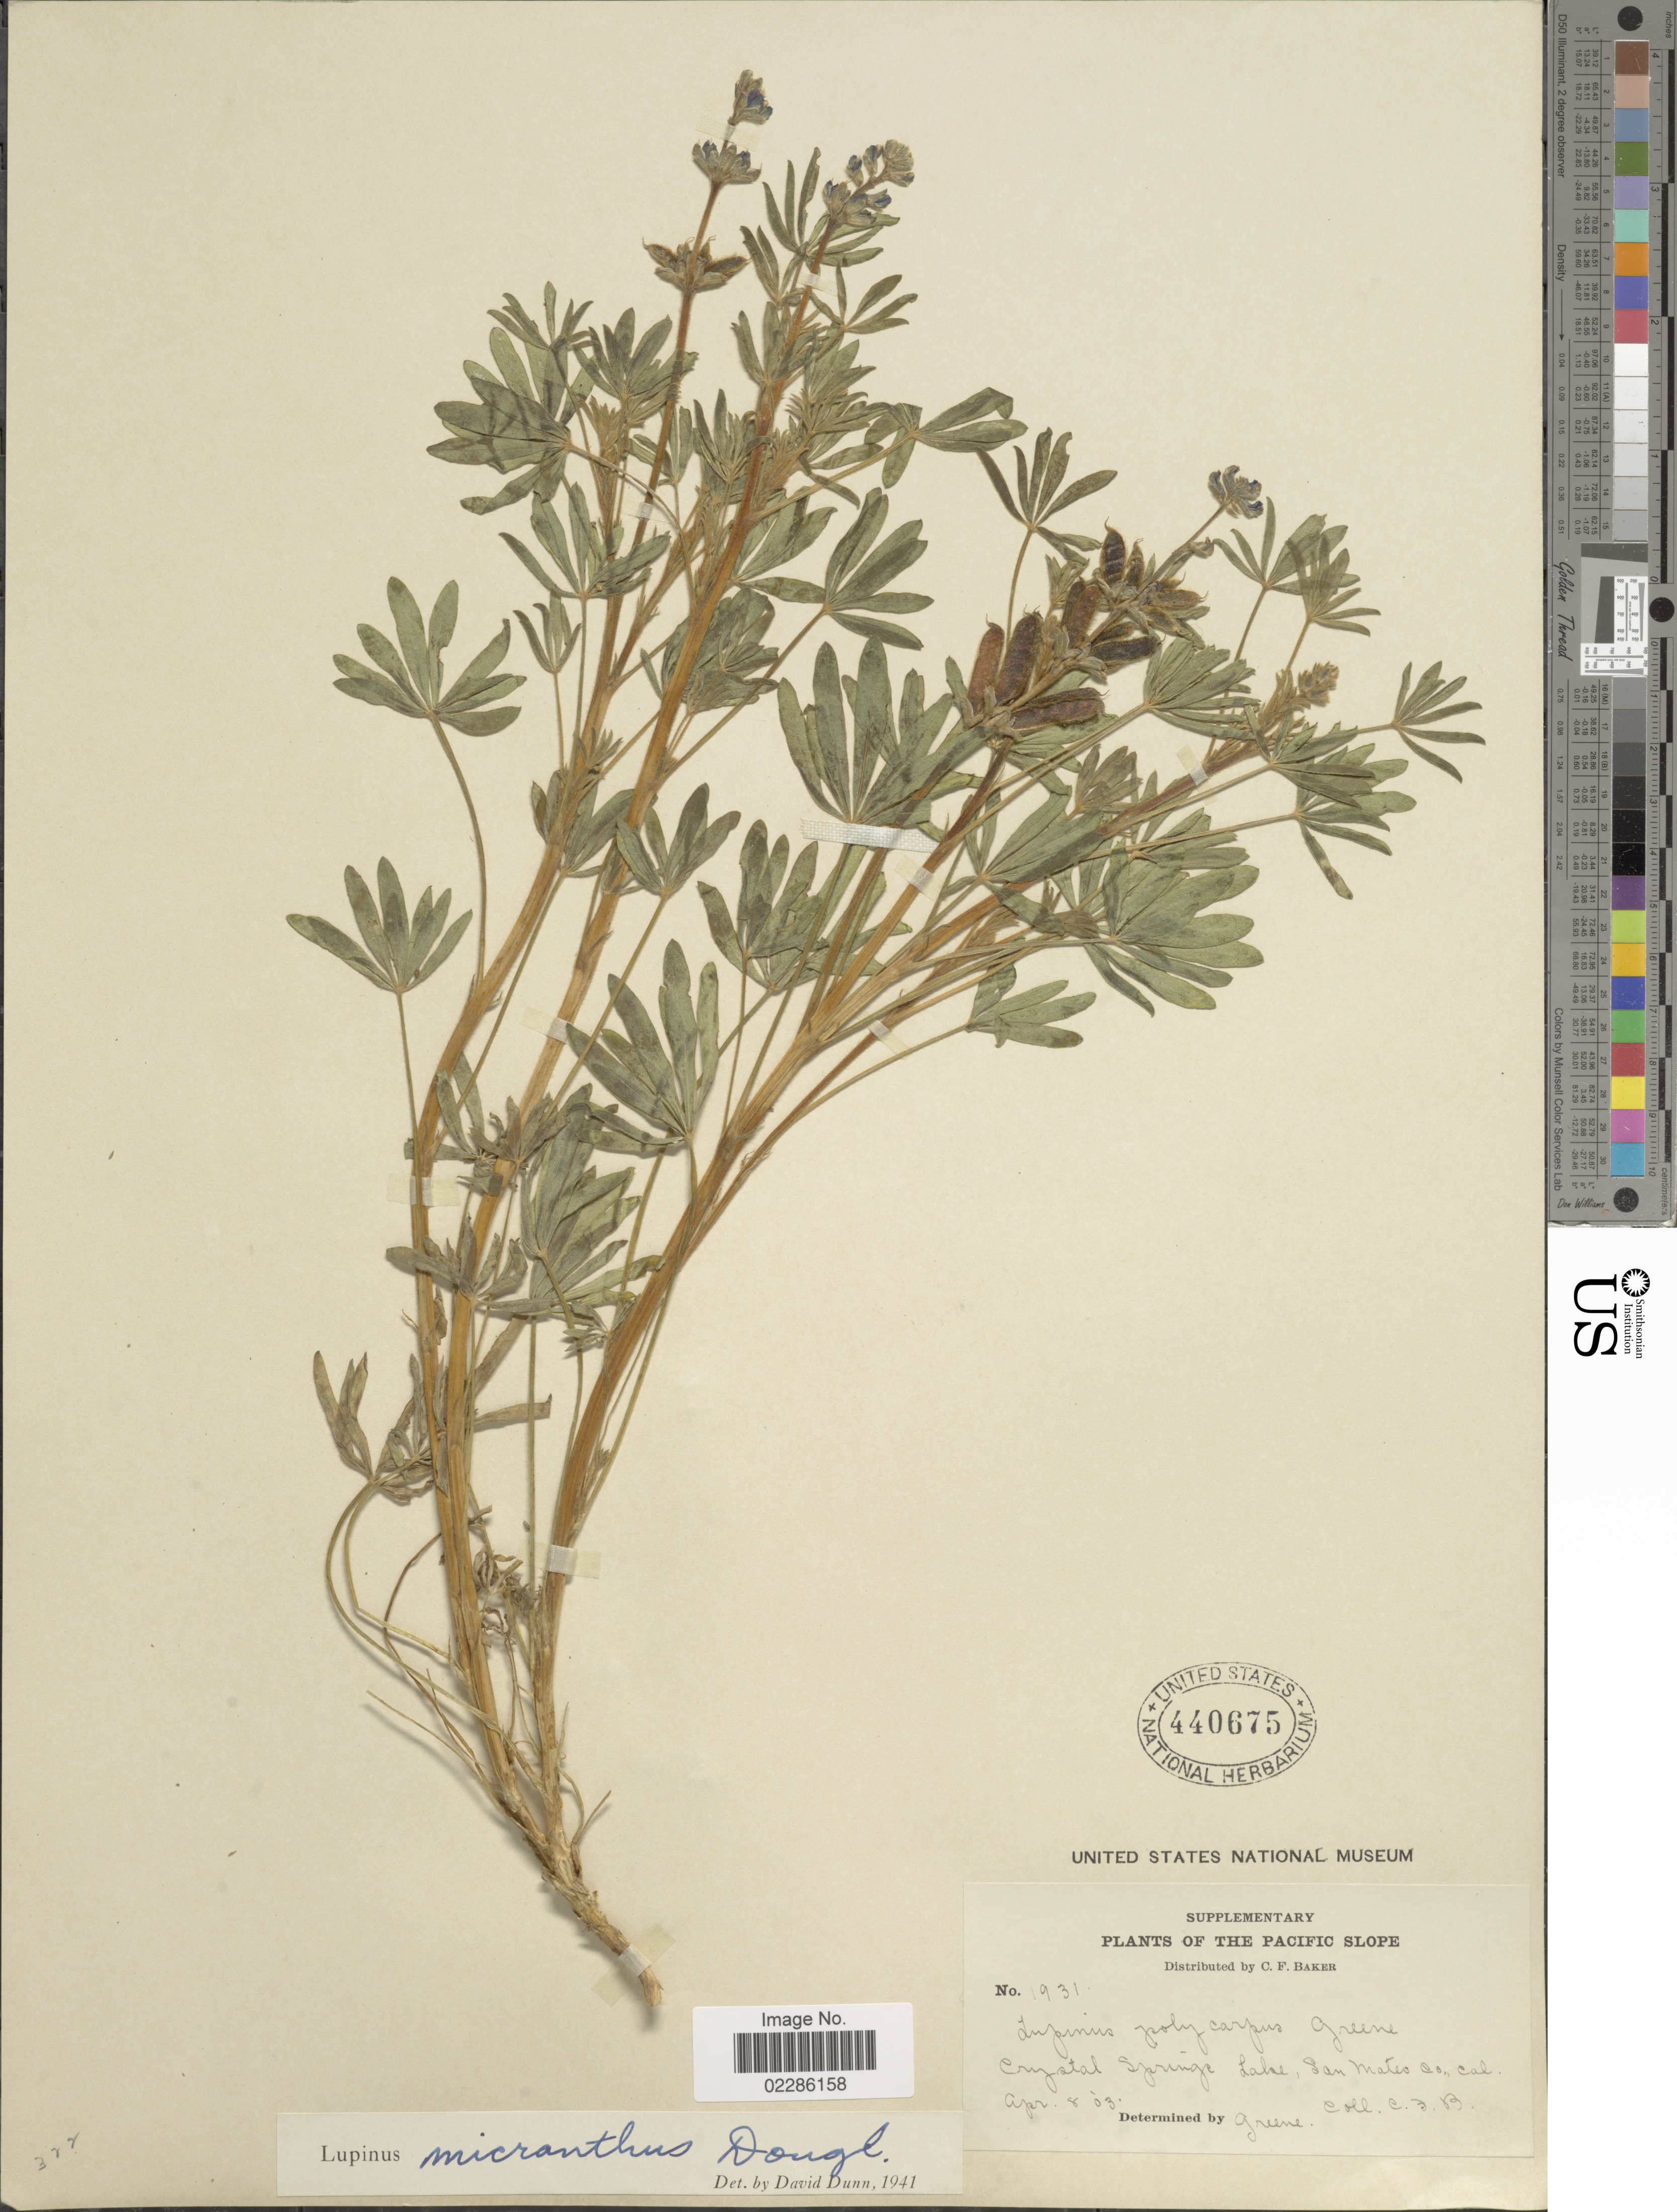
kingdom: Plantae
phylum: Tracheophyta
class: Magnoliopsida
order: Fabales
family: Fabaceae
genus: Lupinus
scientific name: Lupinus micranthus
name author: Douglas ex Lindl.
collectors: C. F. Baker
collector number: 1931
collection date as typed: Transcribed d/m/y: 8/4/3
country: United States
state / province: California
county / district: San Mateo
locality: Crystal Springs Lake, San Mateo Co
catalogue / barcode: US 440675